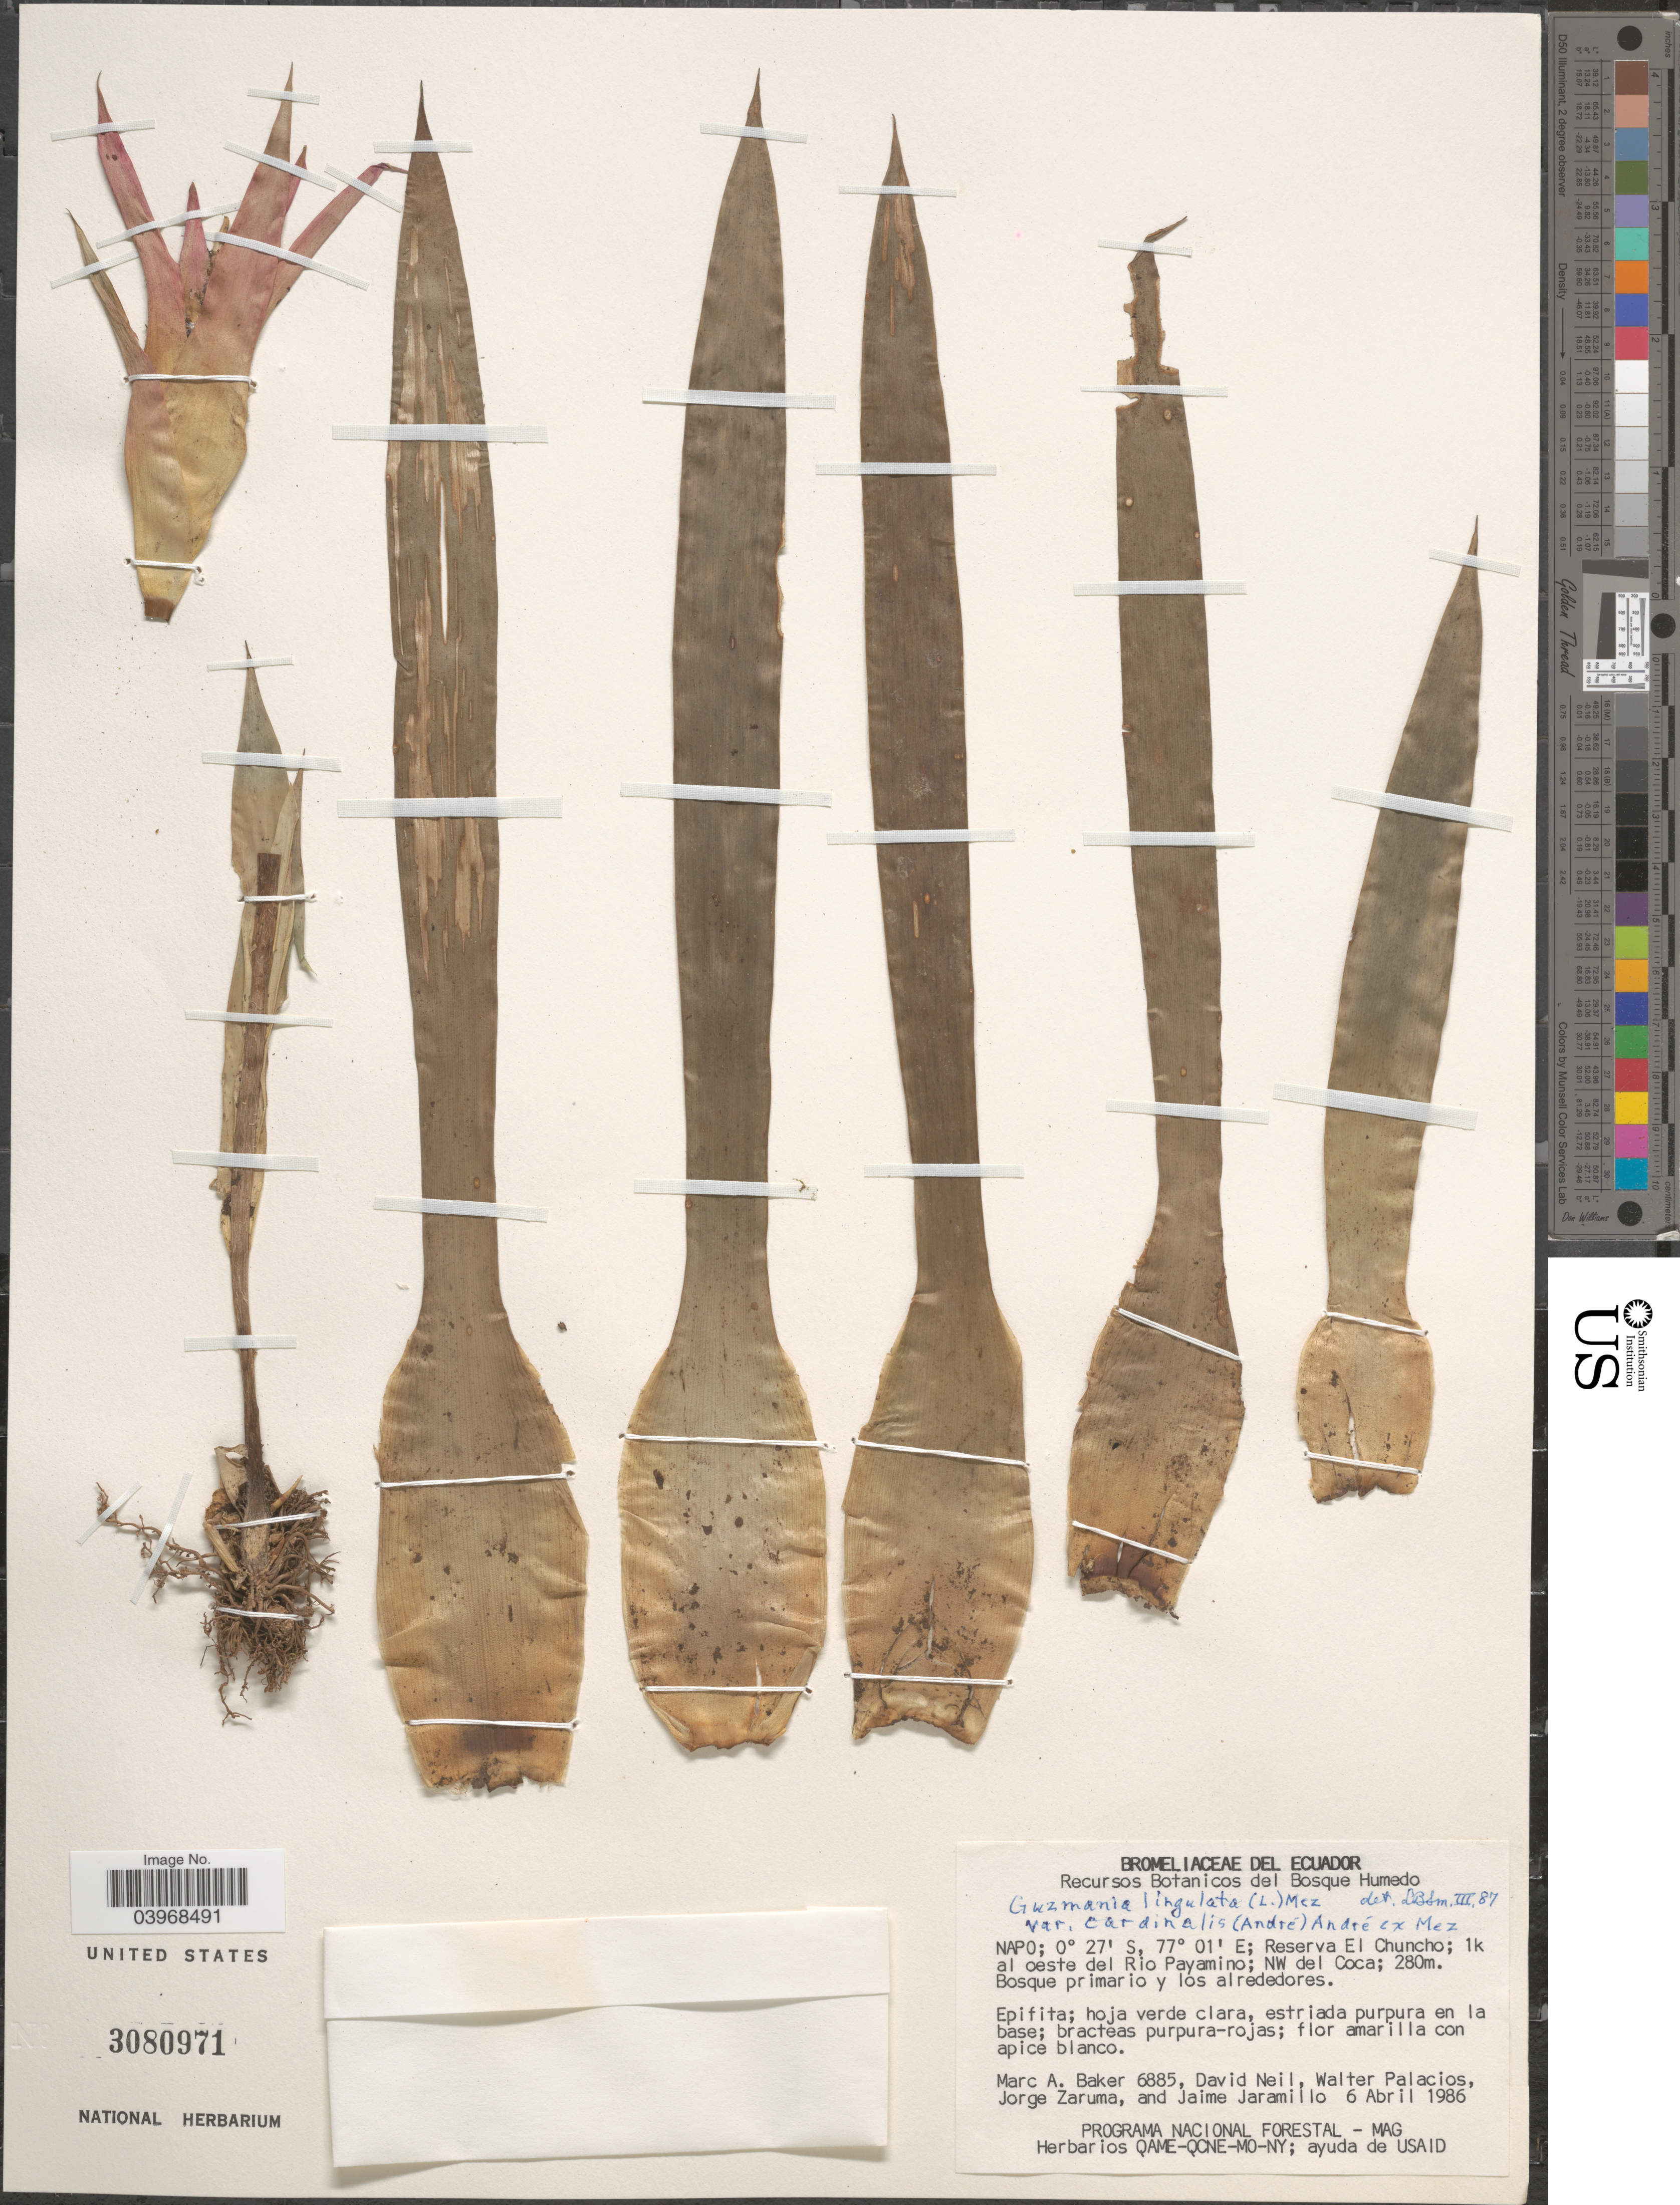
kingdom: Plantae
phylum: Tracheophyta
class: Liliopsida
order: Poales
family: Bromeliaceae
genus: Guzmania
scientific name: Guzmania lingulata var. cardinalis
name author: (André) Mez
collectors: M. A. Baker, D. A. Neil, W. Palacios, J. Zaruma & J. Jaramillo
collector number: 6885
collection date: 1986-04-06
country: Ecuador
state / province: Napo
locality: Reserva El Chuncho; 1k al oeste del Rio Payamino; NW del Coca.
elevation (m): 280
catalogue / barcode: US 3080971